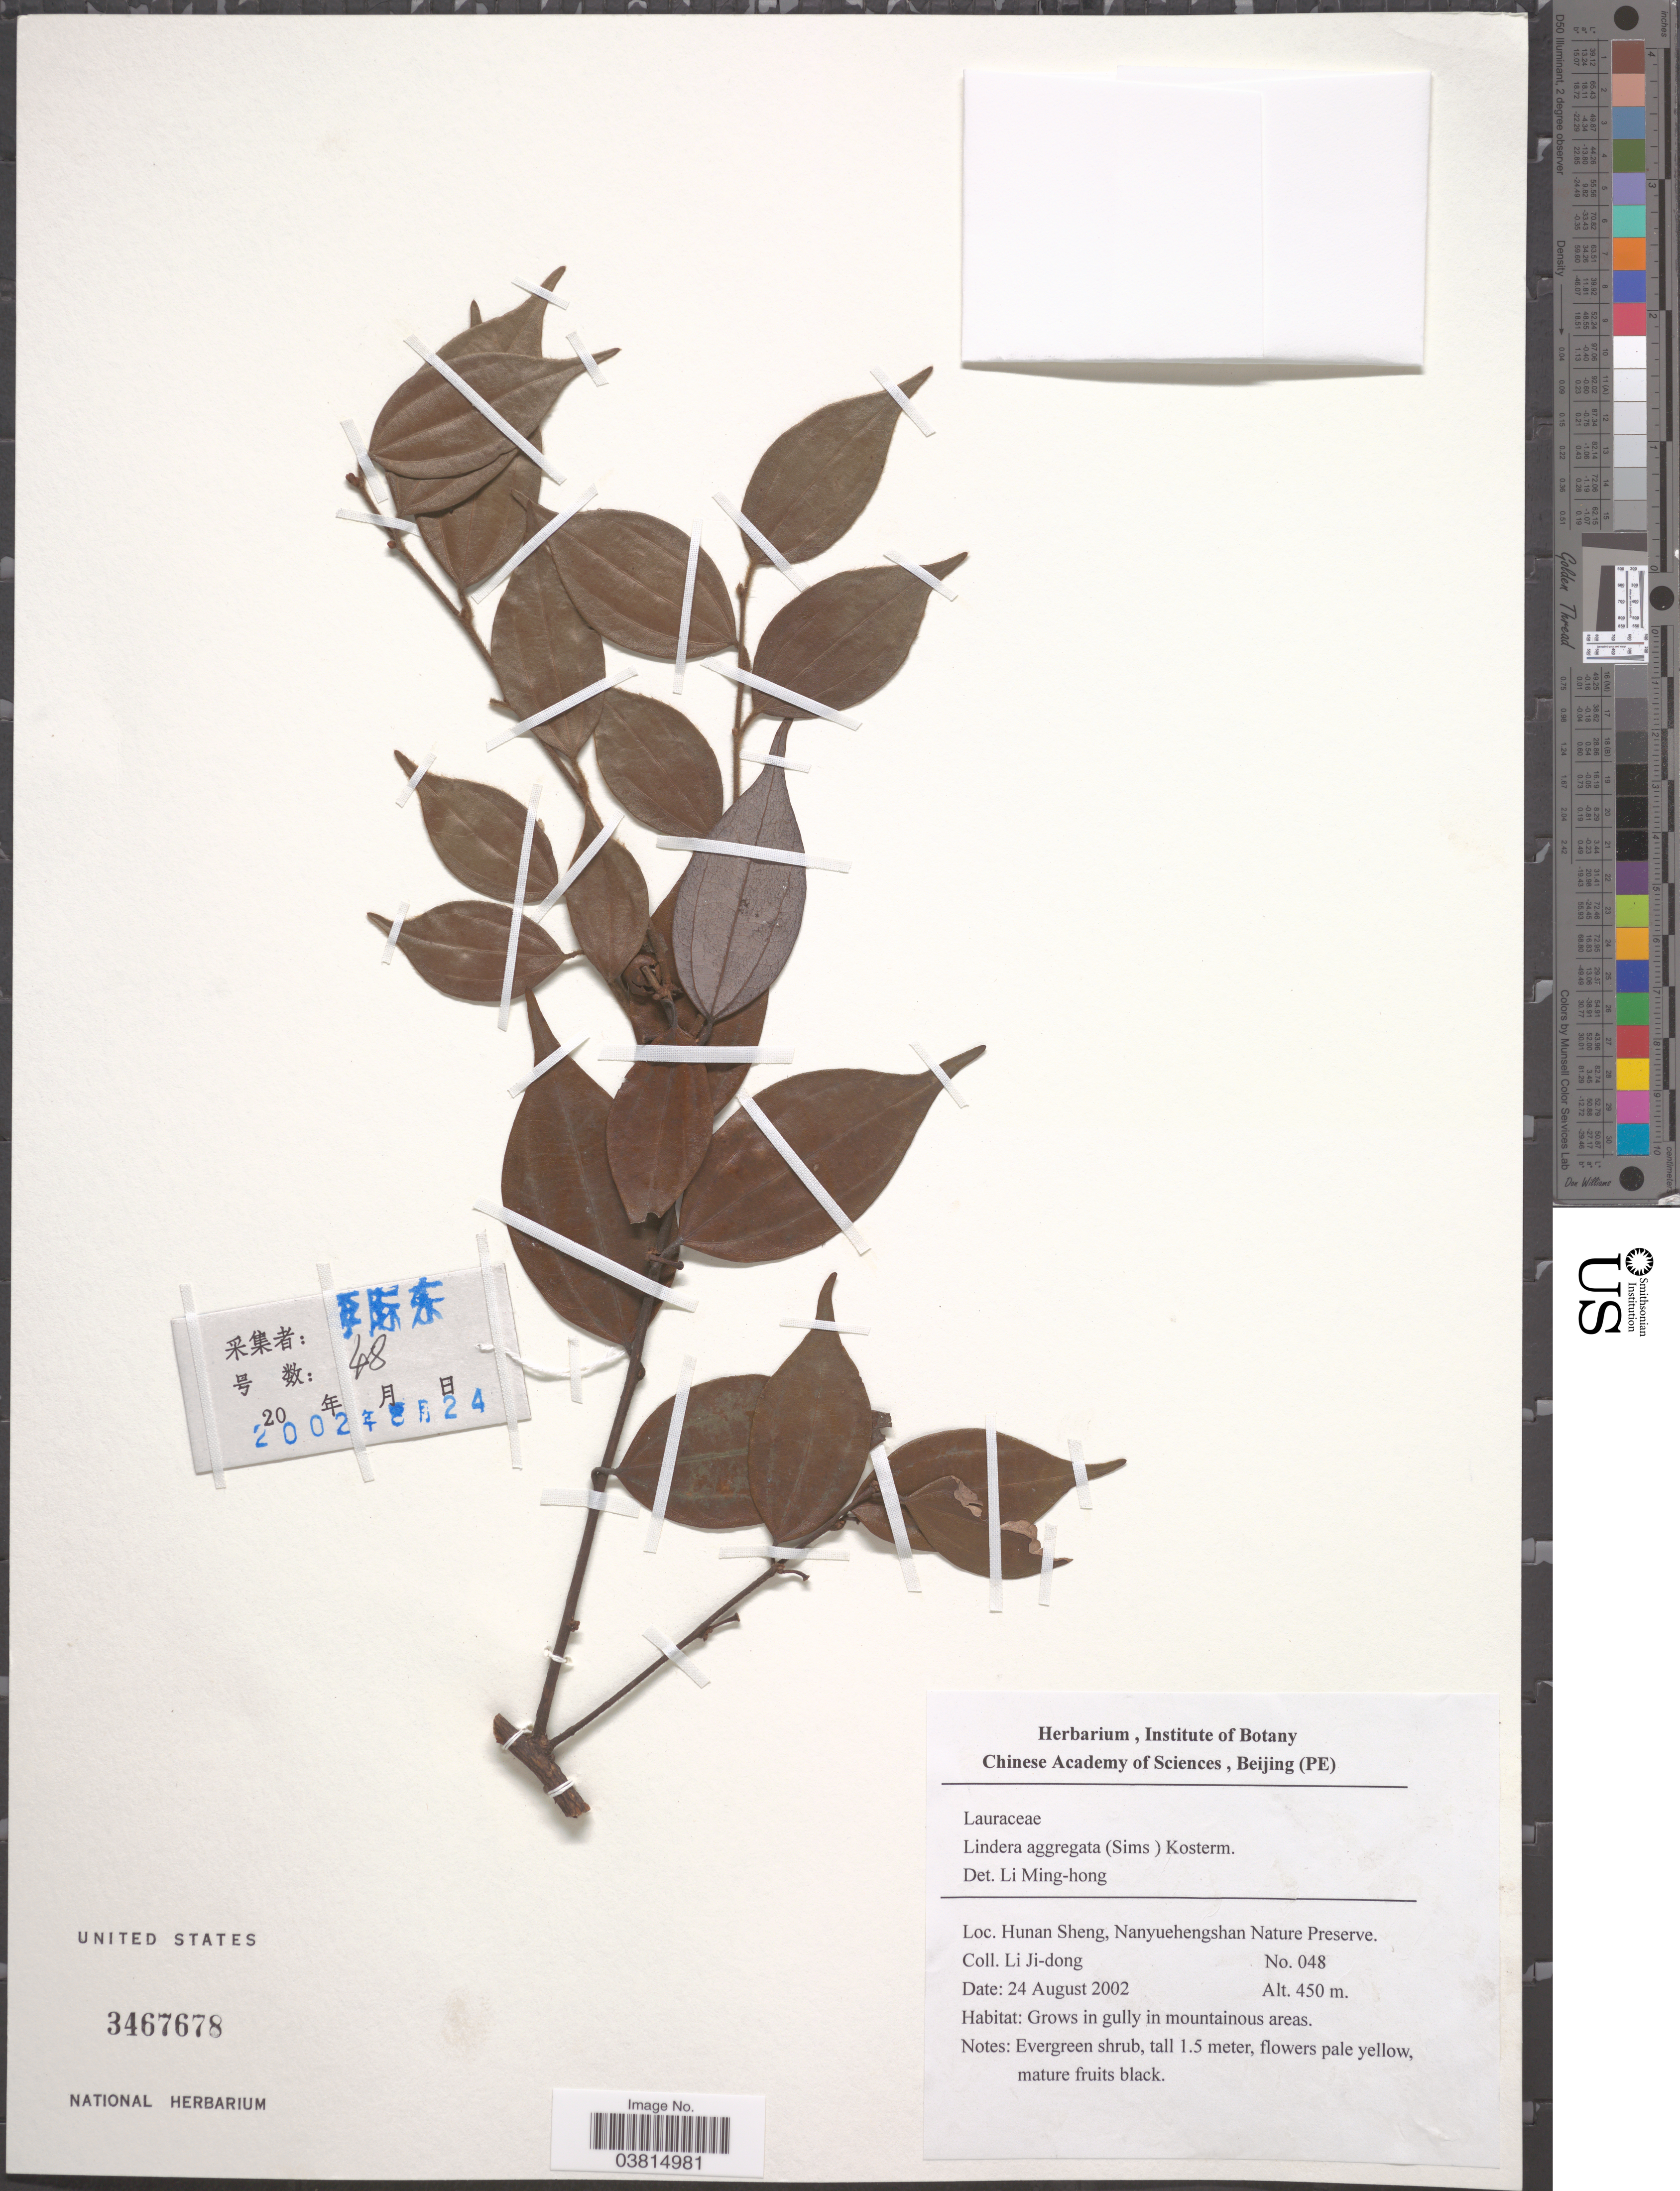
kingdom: Plantae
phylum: Tracheophyta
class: Magnoliopsida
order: Laurales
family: Lauraceae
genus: Lindera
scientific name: Lindera aggregata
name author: (Sims) Kosterm.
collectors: J. Li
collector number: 048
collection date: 2002-08-24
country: China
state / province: Hunan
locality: Hunan Sheng, Nanyuehengshan Nature Preserve.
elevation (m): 450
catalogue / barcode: US 3467678